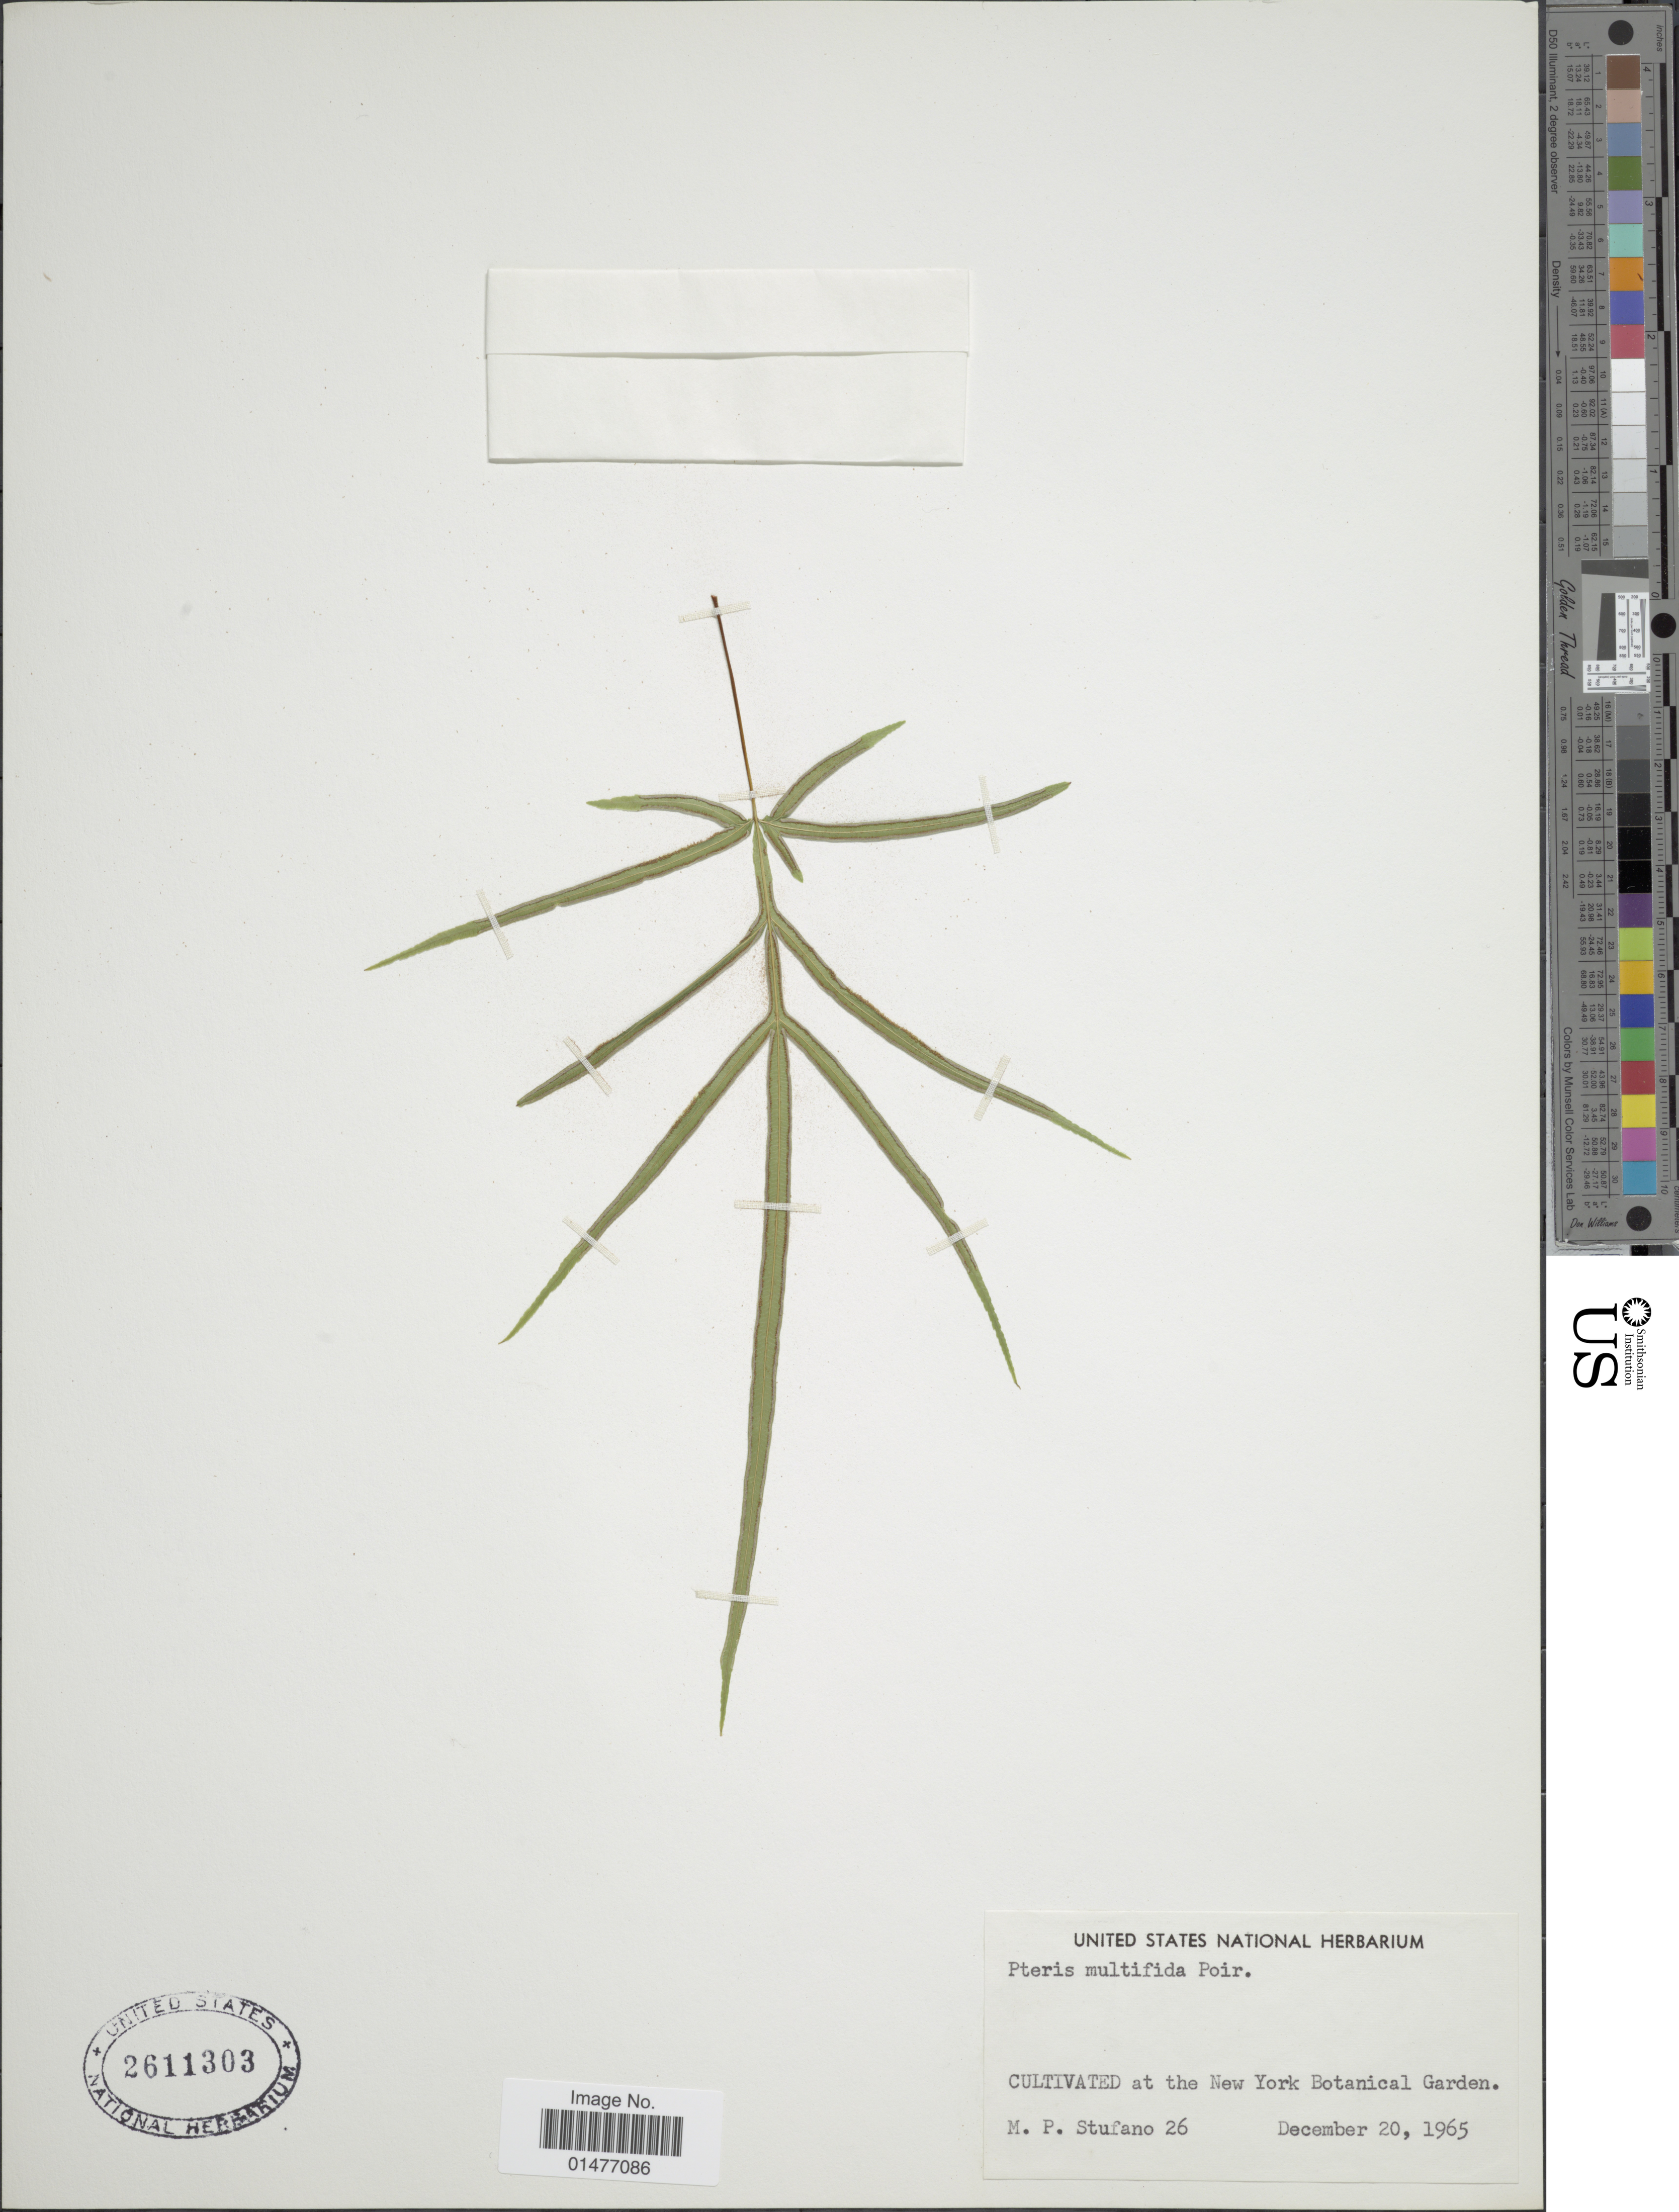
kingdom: Plantae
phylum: Tracheophyta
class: Polypodiopsida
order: Polypodiales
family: Pteridaceae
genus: Pteris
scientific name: Pteris multifida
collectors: M. Stufano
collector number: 26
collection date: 1965-12-20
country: United States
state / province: New York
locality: Cultivated at the New York Botanical Garden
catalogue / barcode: US 2611303